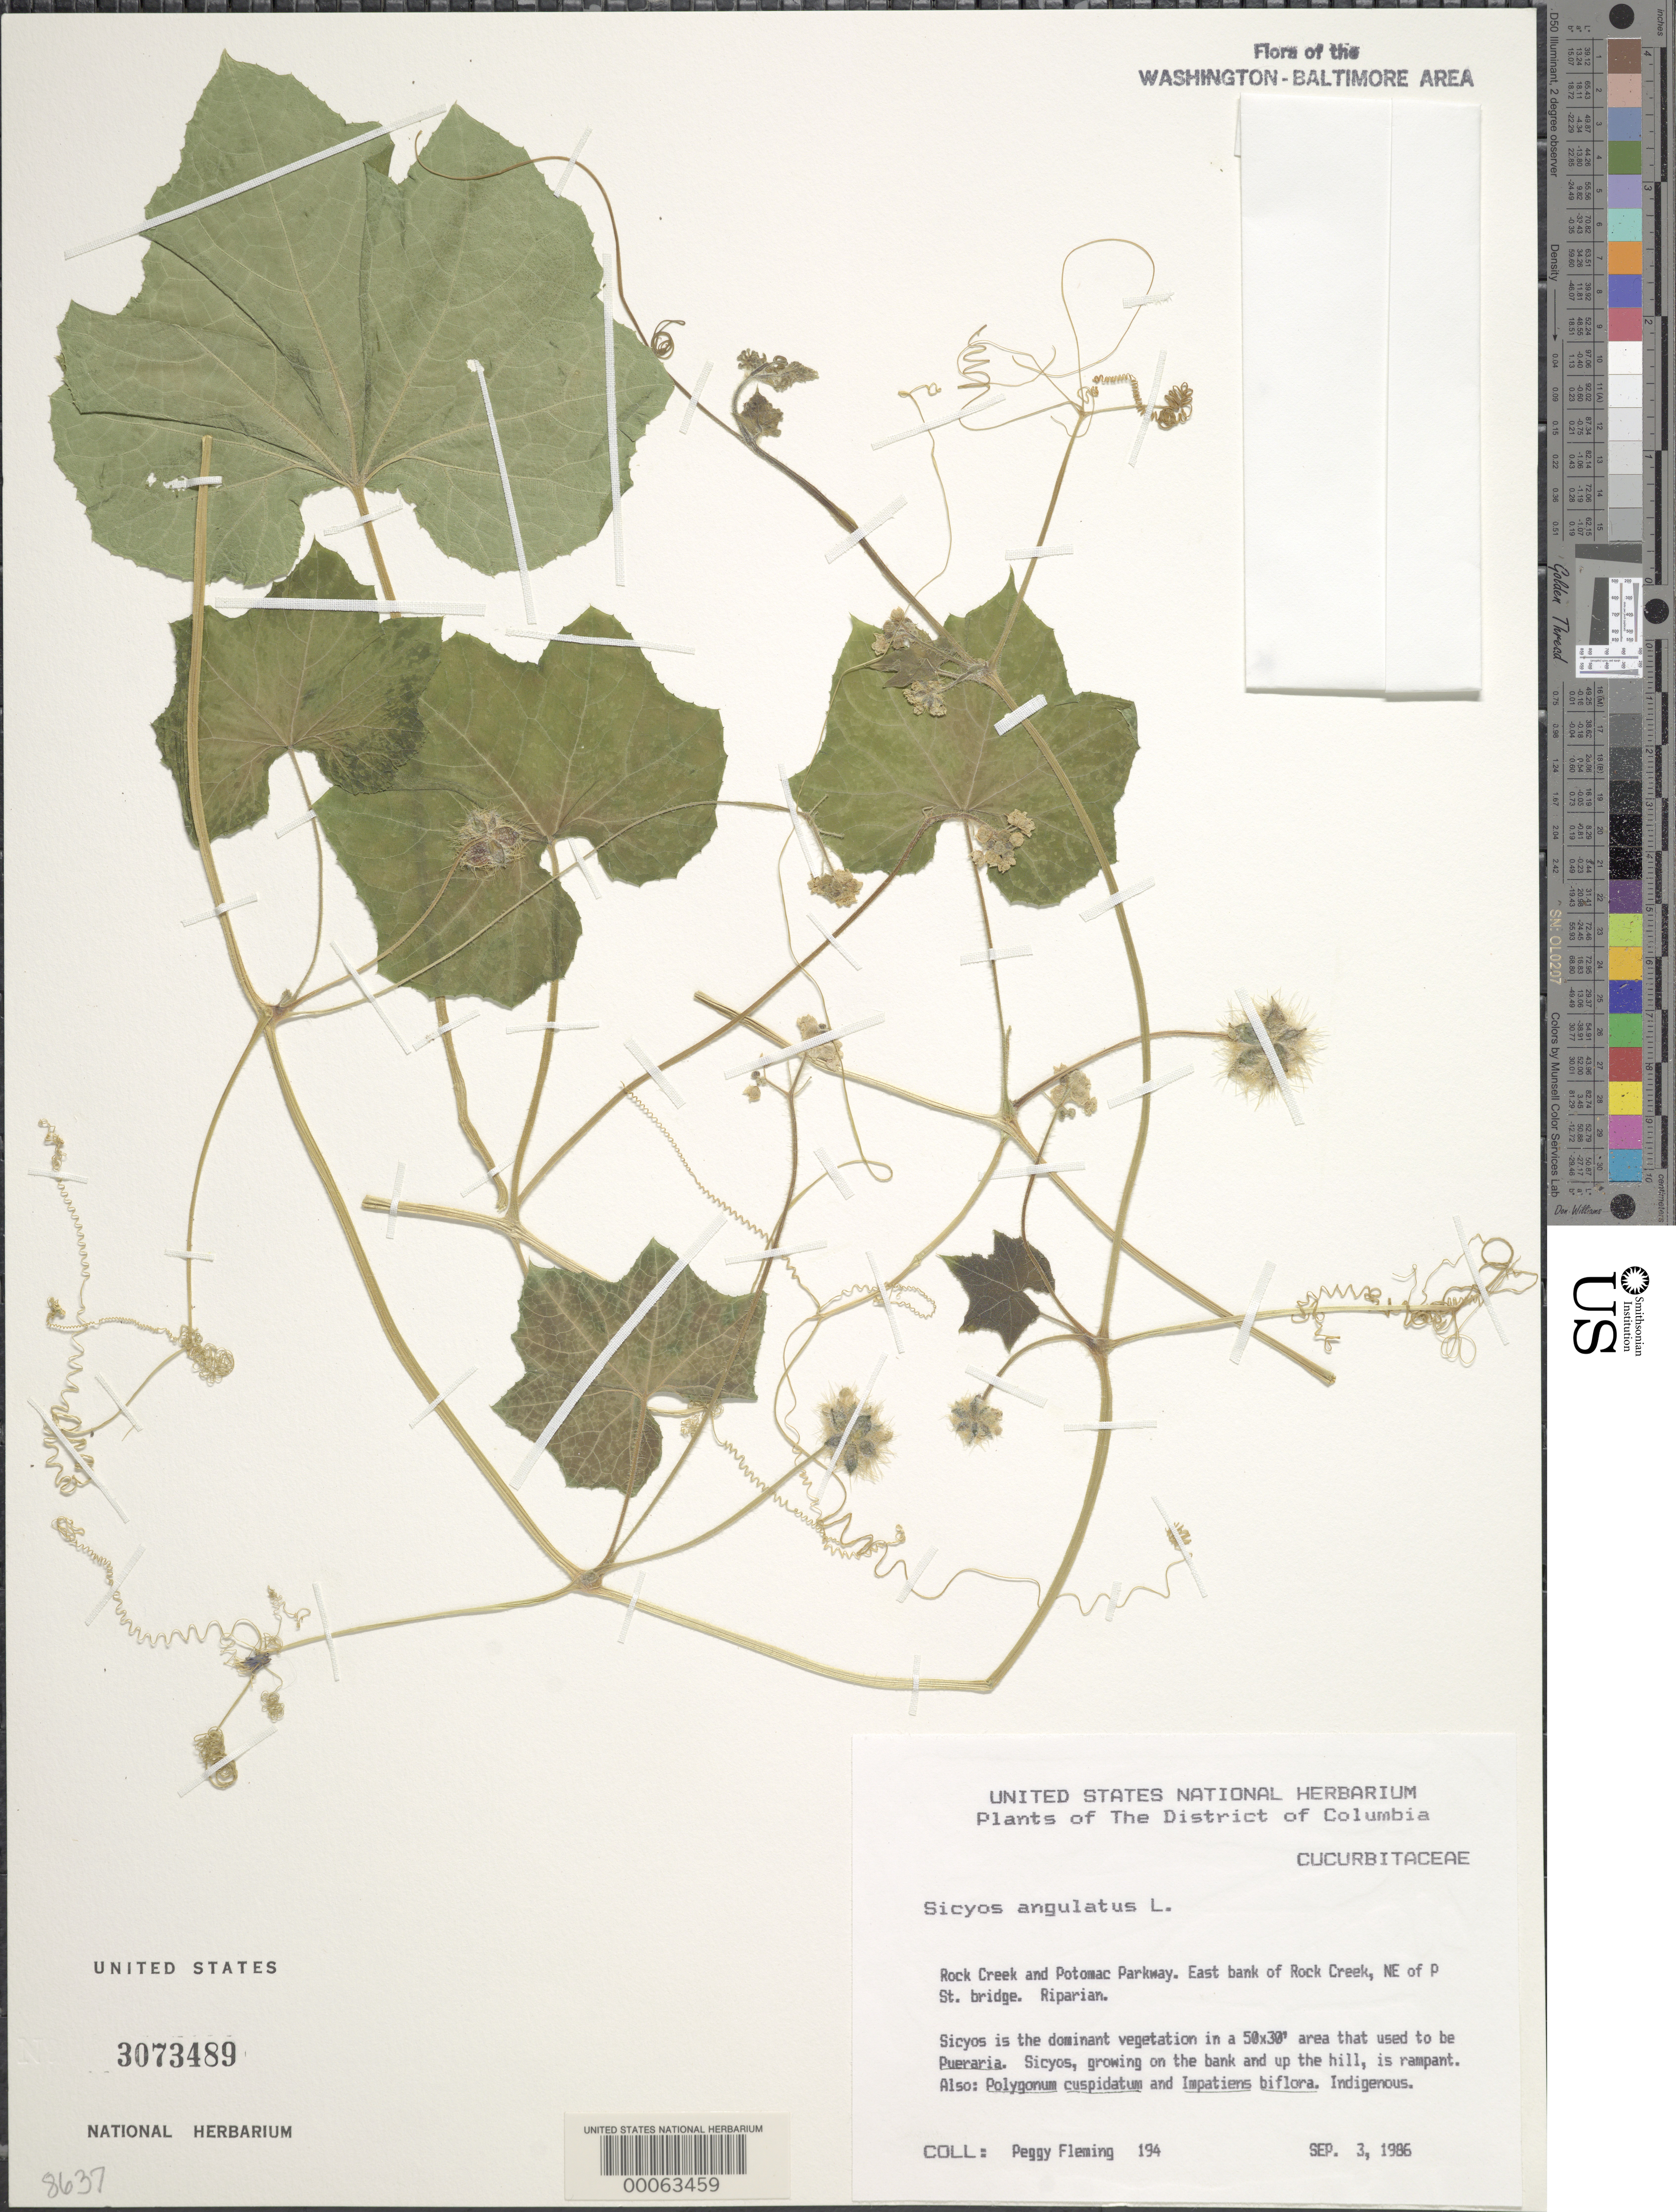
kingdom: Plantae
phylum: Tracheophyta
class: Magnoliopsida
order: Cucurbitales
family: Cucurbitaceae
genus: Sicyos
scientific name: Sicyos angulatus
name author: L.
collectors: P. Fleming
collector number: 194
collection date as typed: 03 Sep 1986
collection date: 1986-09-03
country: United States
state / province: District of Columbia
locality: Rock Creek and Potomac Parkway. East bank of Rock Creek, NE of P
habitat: Riparian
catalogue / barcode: US 3073489